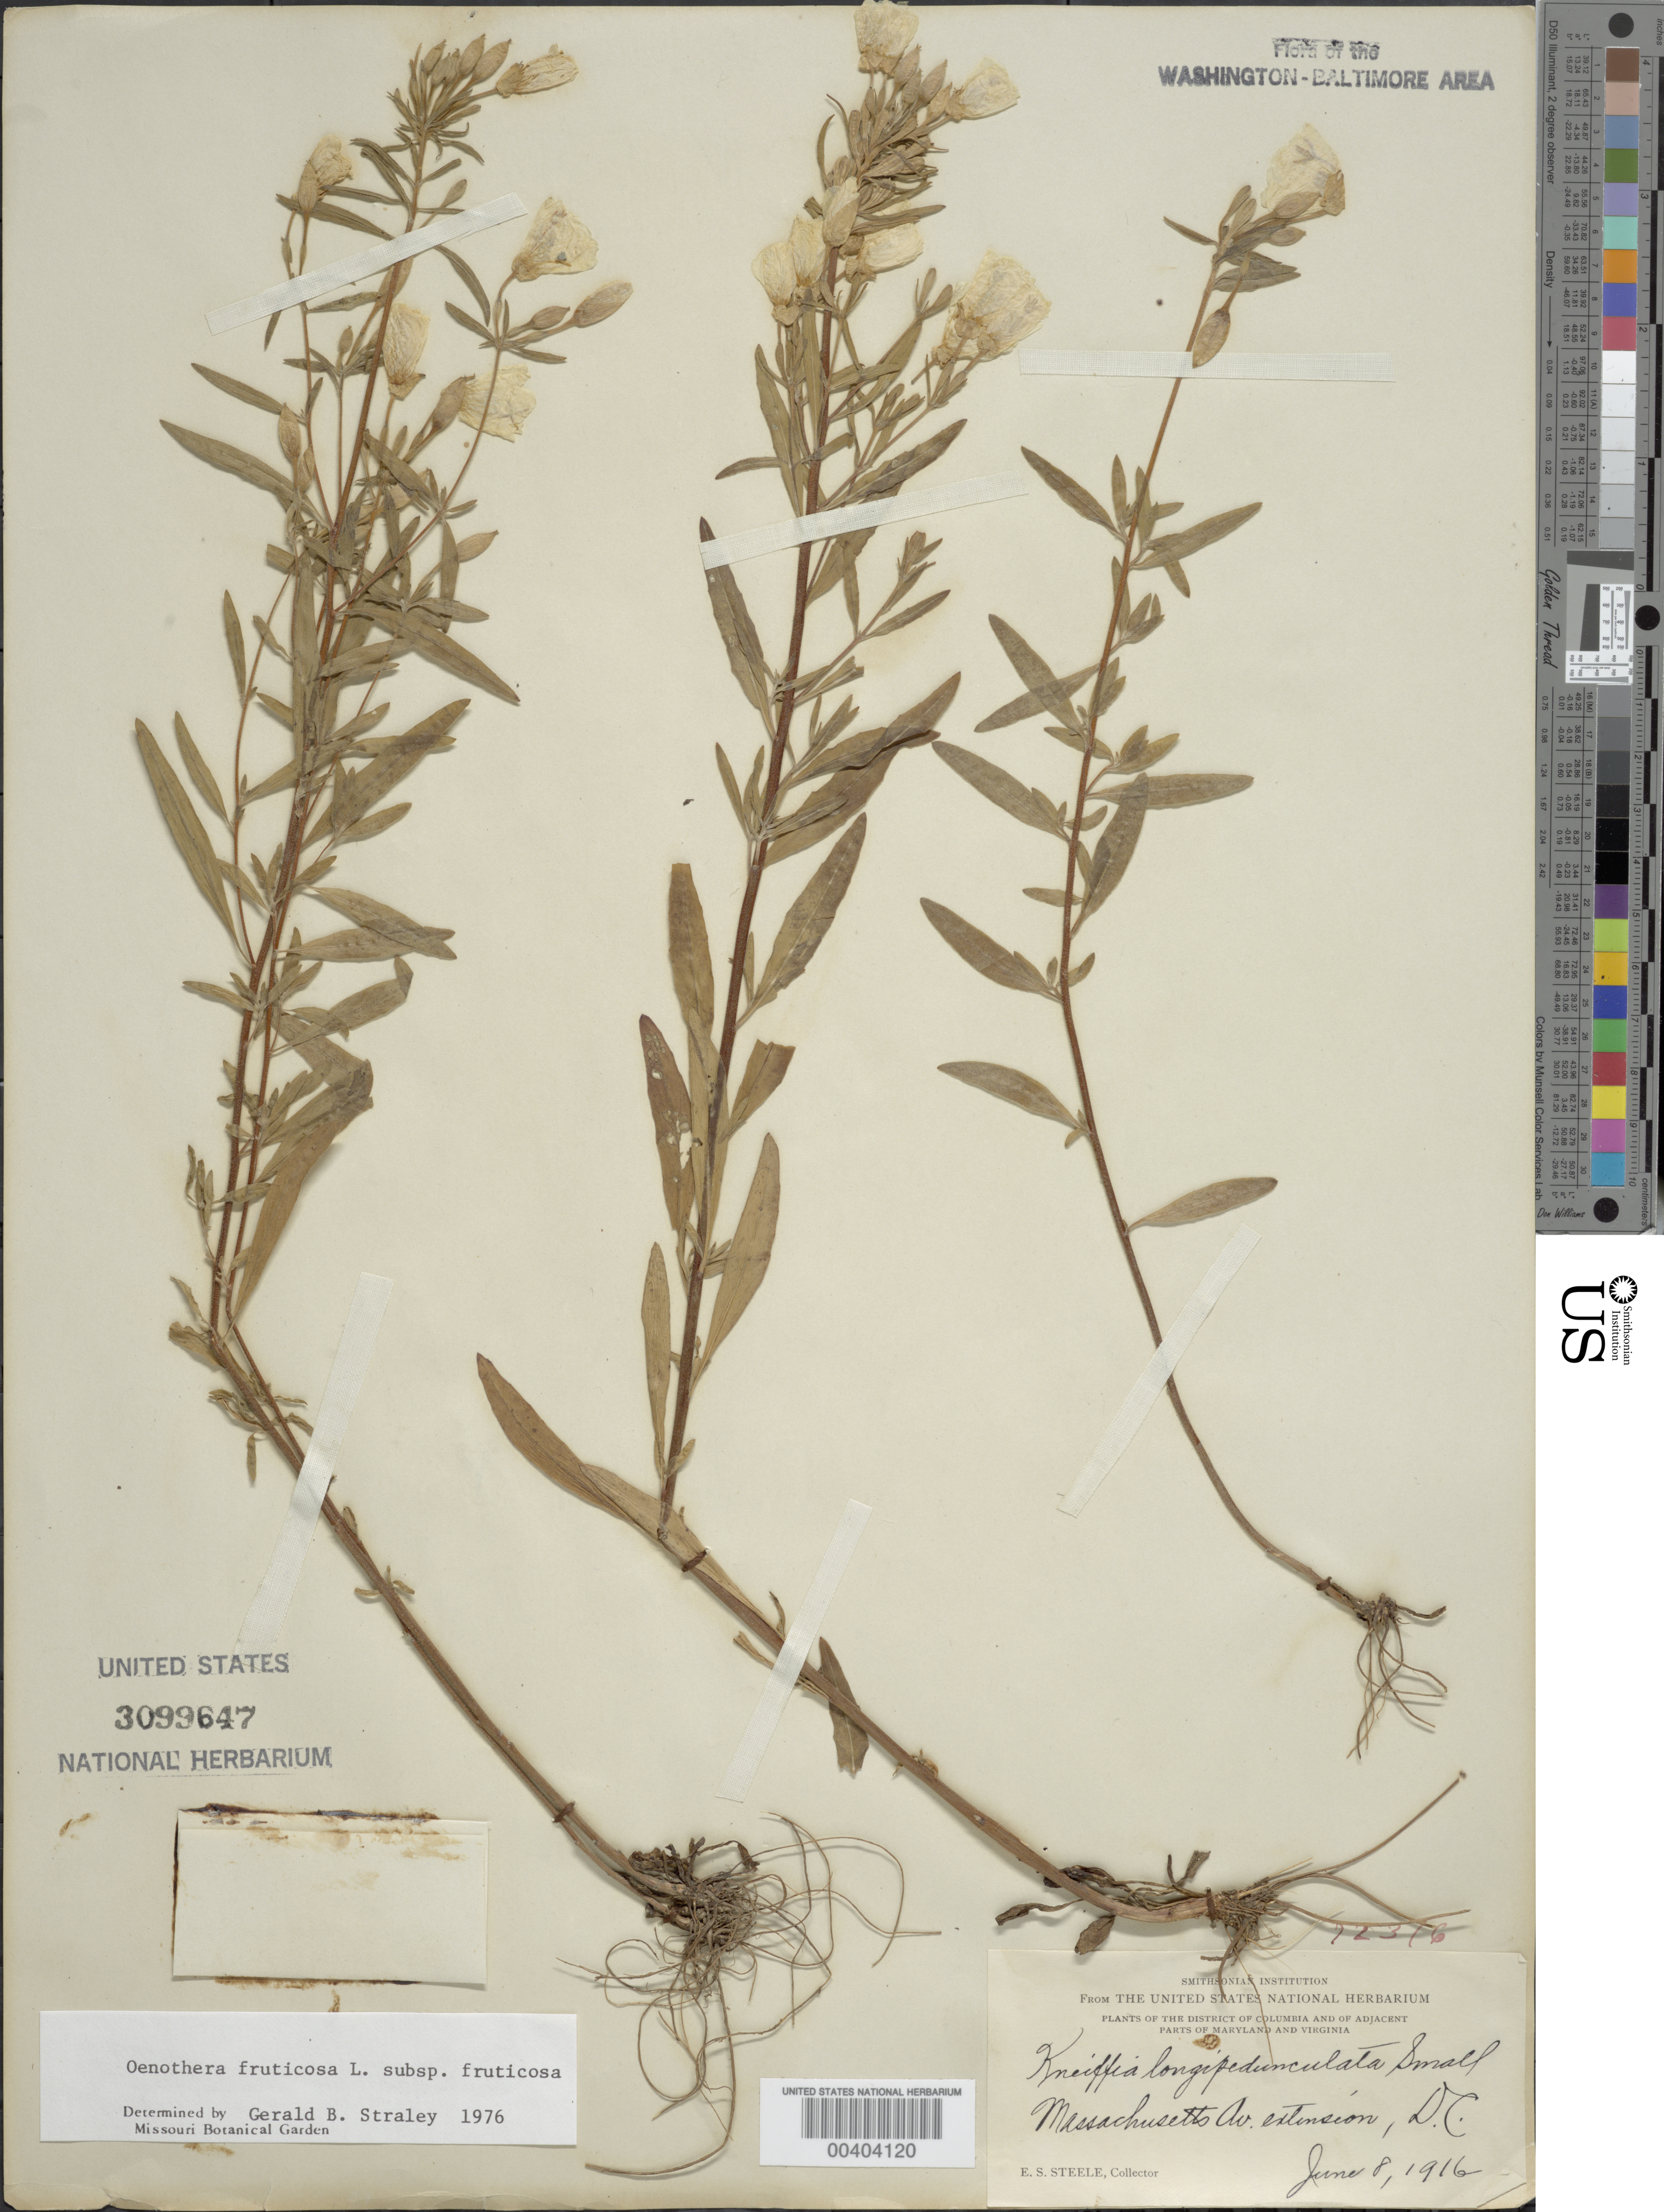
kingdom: Plantae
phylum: Tracheophyta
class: Magnoliopsida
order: Myrtales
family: Onagraceae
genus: Oenothera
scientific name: Oenothera fruticosa subsp. fruticosa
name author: L.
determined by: Straley, G. B.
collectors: E. Steele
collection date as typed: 08 Jun 1916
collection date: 1916-06-08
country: United States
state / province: District of Columbia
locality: Massachusettes Ave. extension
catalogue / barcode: US 3099647